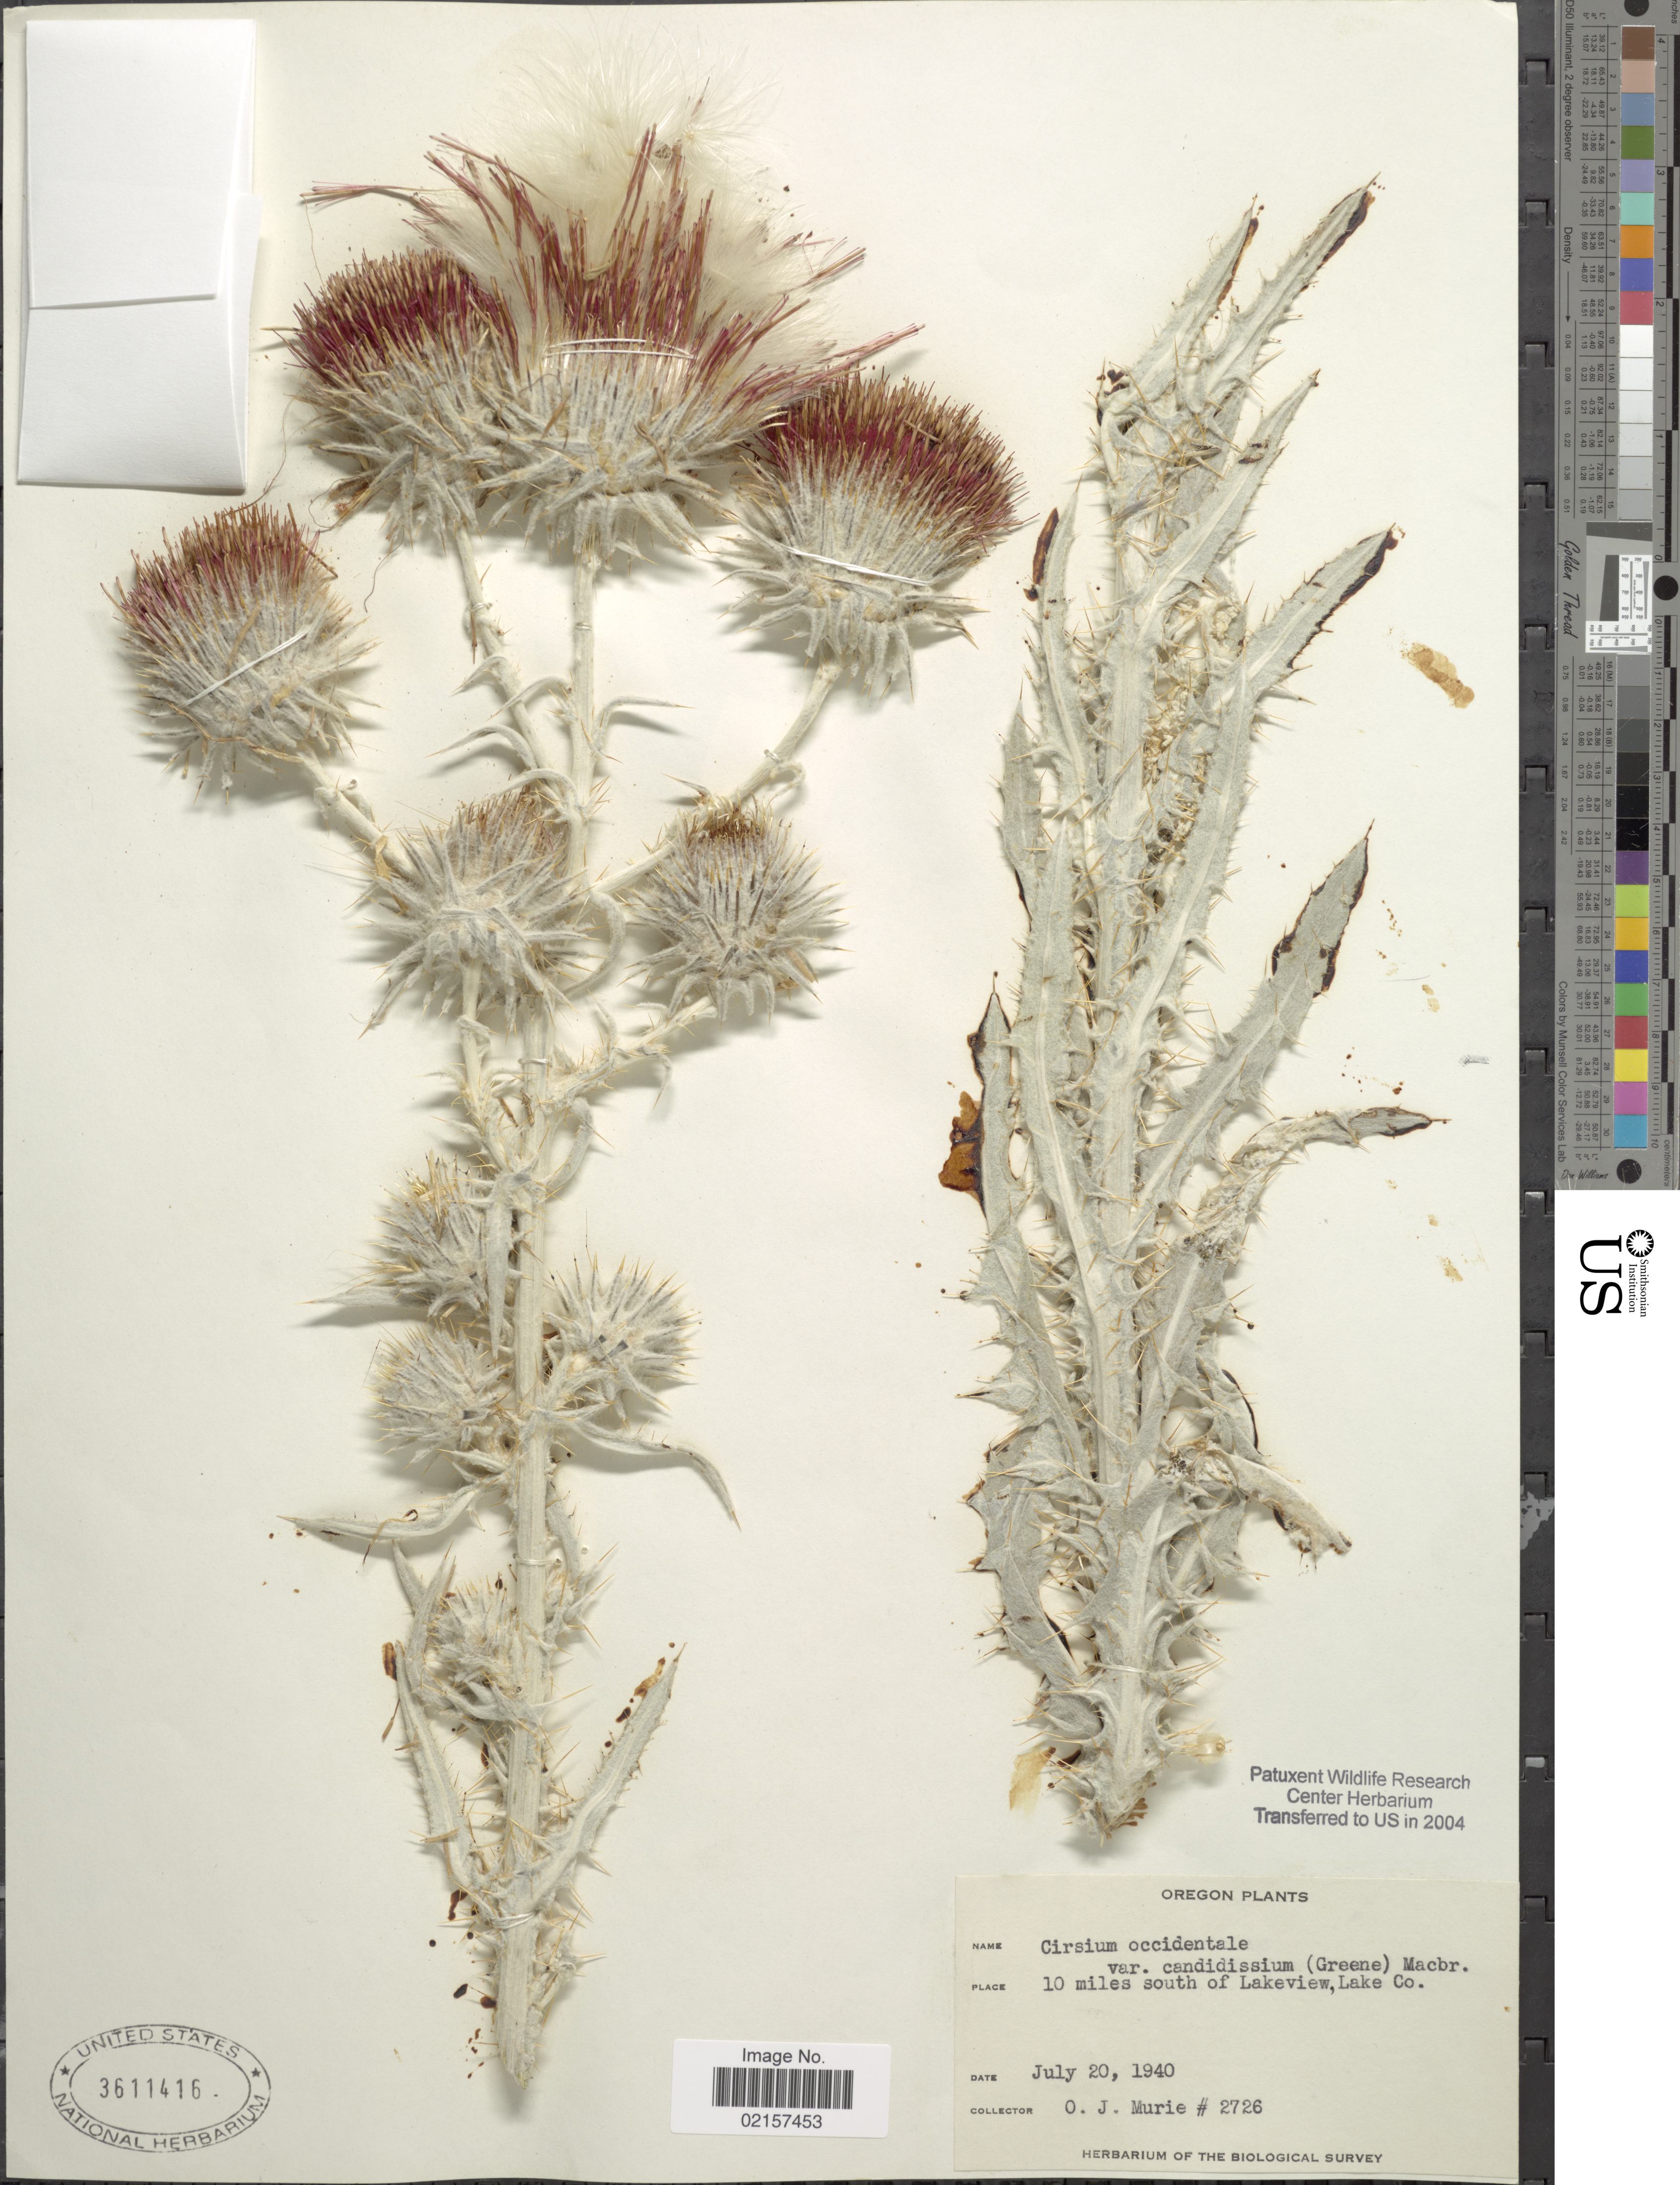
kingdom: Plantae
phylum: Tracheophyta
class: Magnoliopsida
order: Asterales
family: Asteraceae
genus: Cirsium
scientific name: Cirsium occidentale var. candidissimum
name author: (Greene) J.F. Macbr.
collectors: O. Murie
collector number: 2726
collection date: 1940-07-20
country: United States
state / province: Oregon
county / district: Lake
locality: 10 miles south of Lakeview, Lake Co.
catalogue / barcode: US 3611416